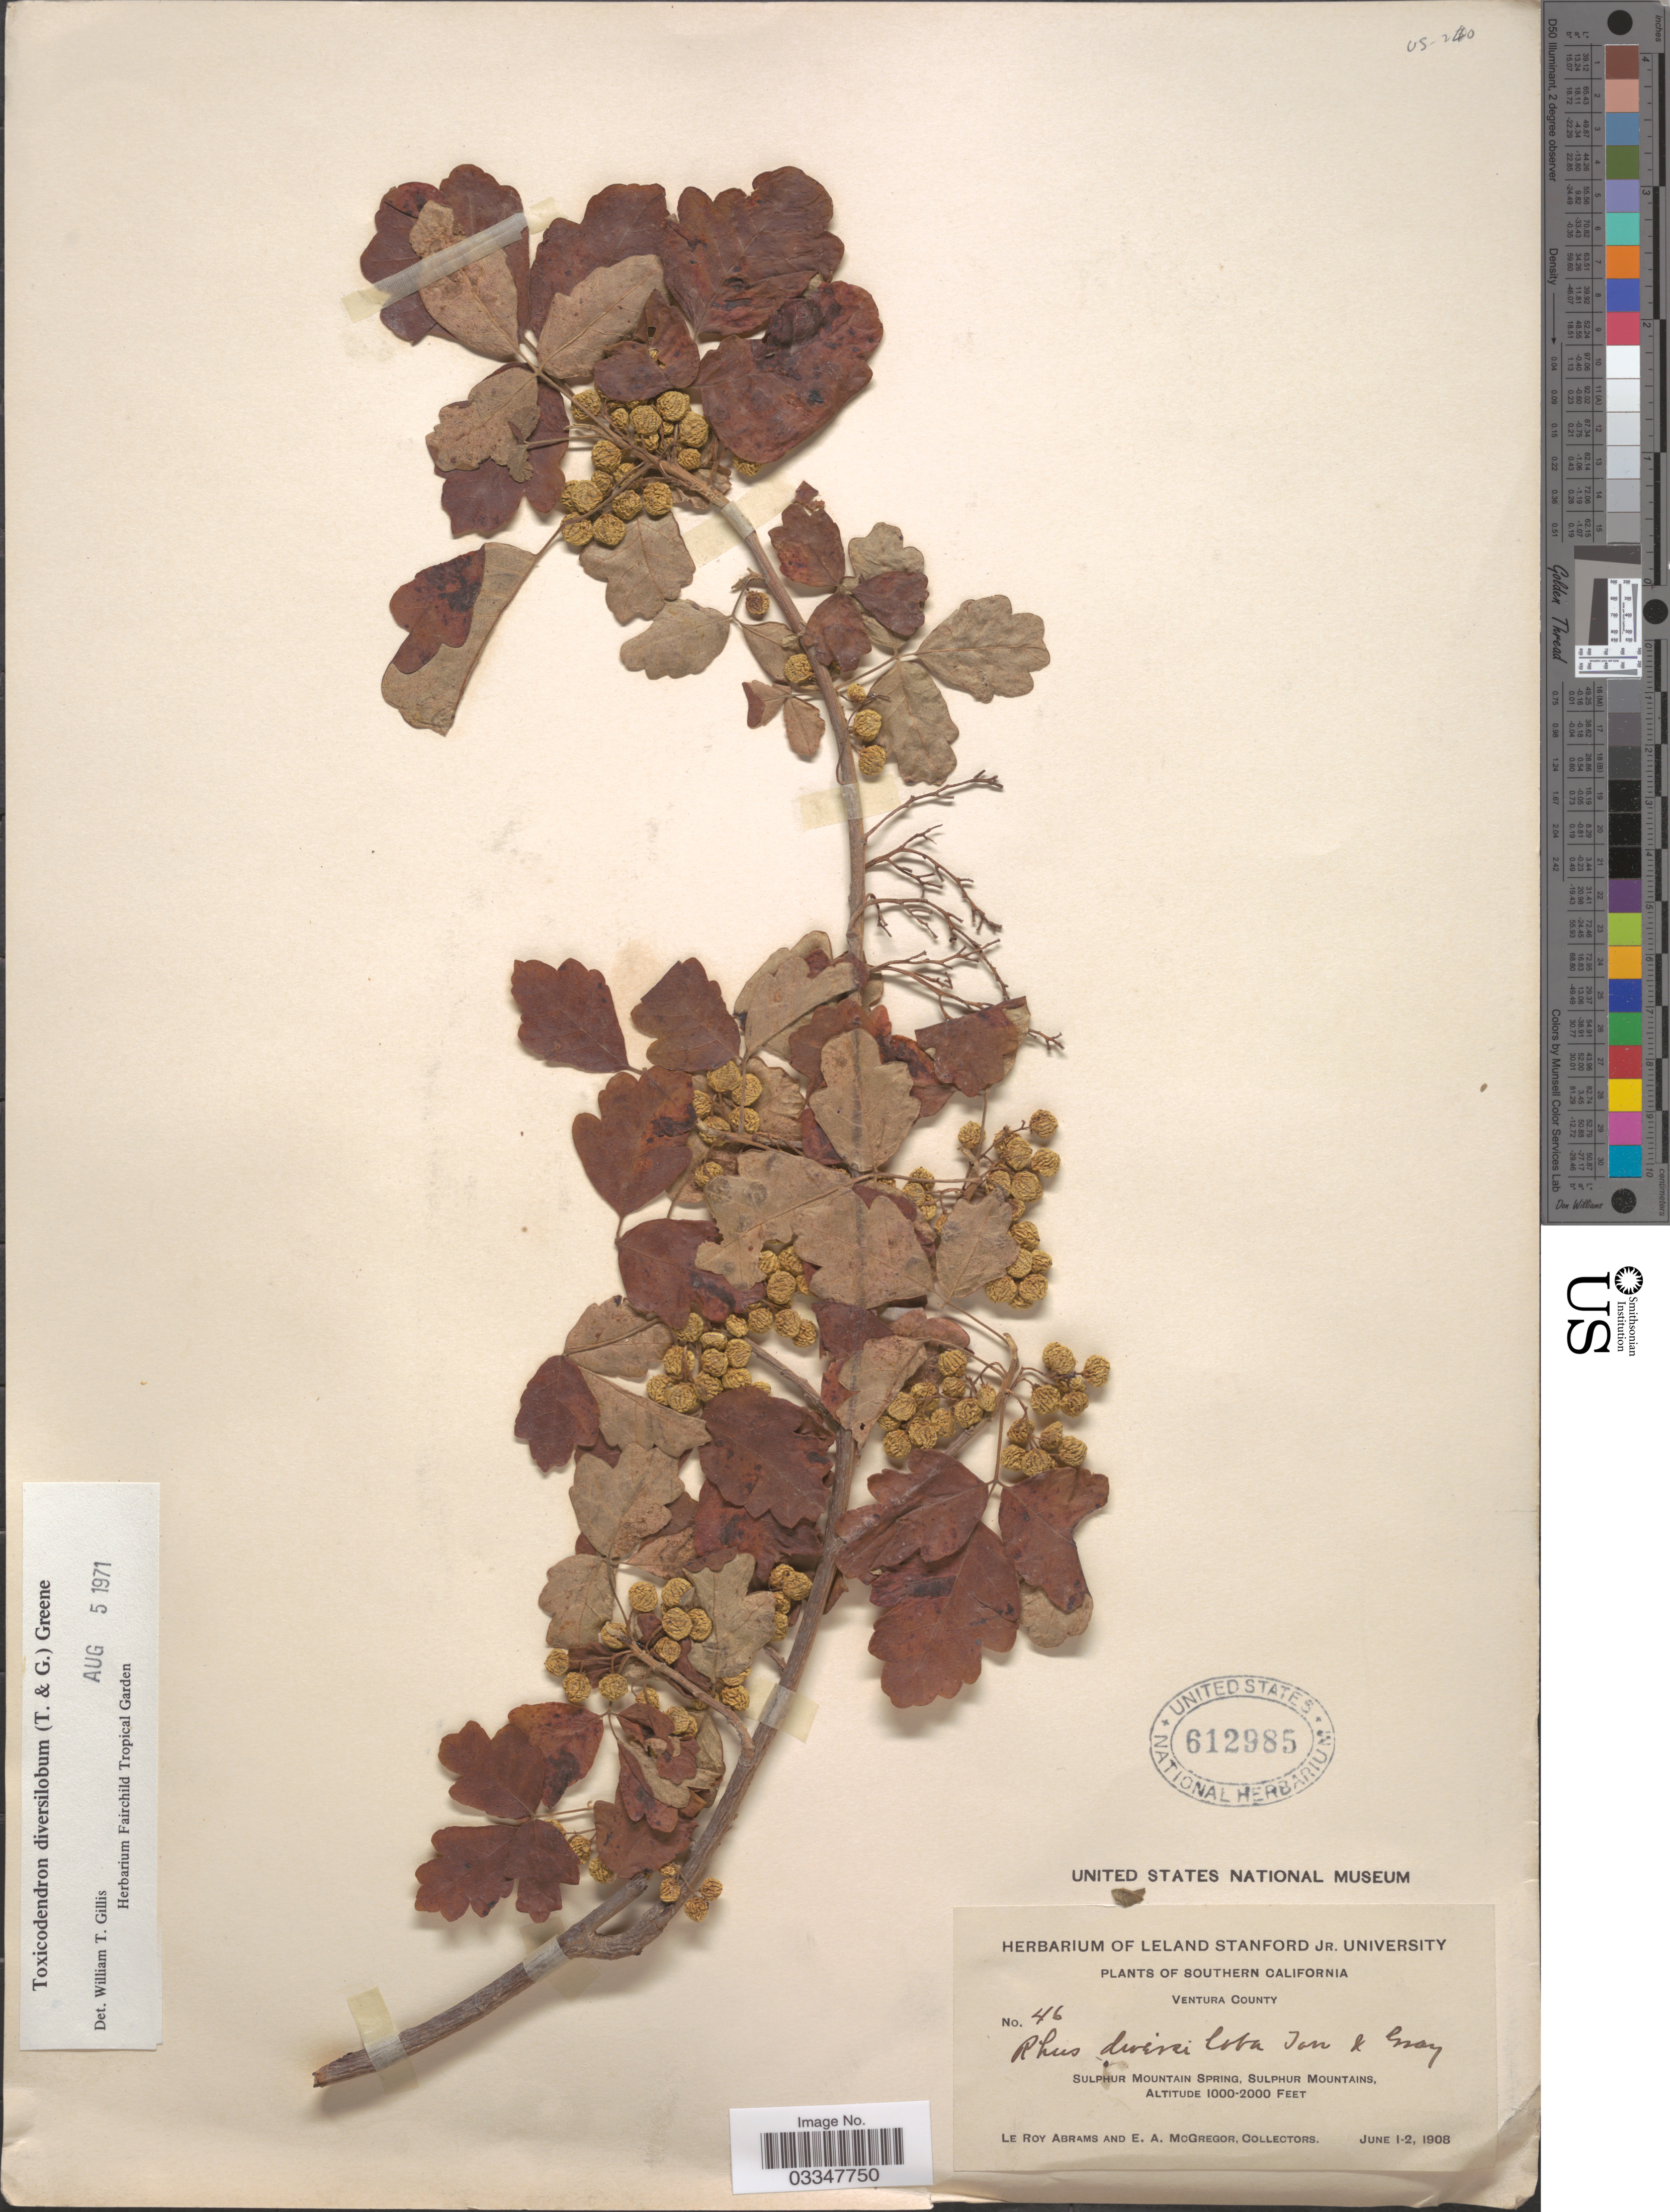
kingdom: Plantae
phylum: Tracheophyta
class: Magnoliopsida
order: Sapindales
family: Anacardiaceae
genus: Toxicodendron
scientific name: Toxicodendron diversilobum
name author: (Torr. & A. Gray) Greene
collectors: L. Abrams & E. A. McGregor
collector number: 46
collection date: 1908-06-01/1908-06-02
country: United States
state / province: California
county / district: Ventura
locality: Southern California. Ventura County. Sulphur Mountain Spring, Sulphur Mountains.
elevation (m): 305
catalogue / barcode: US 612985